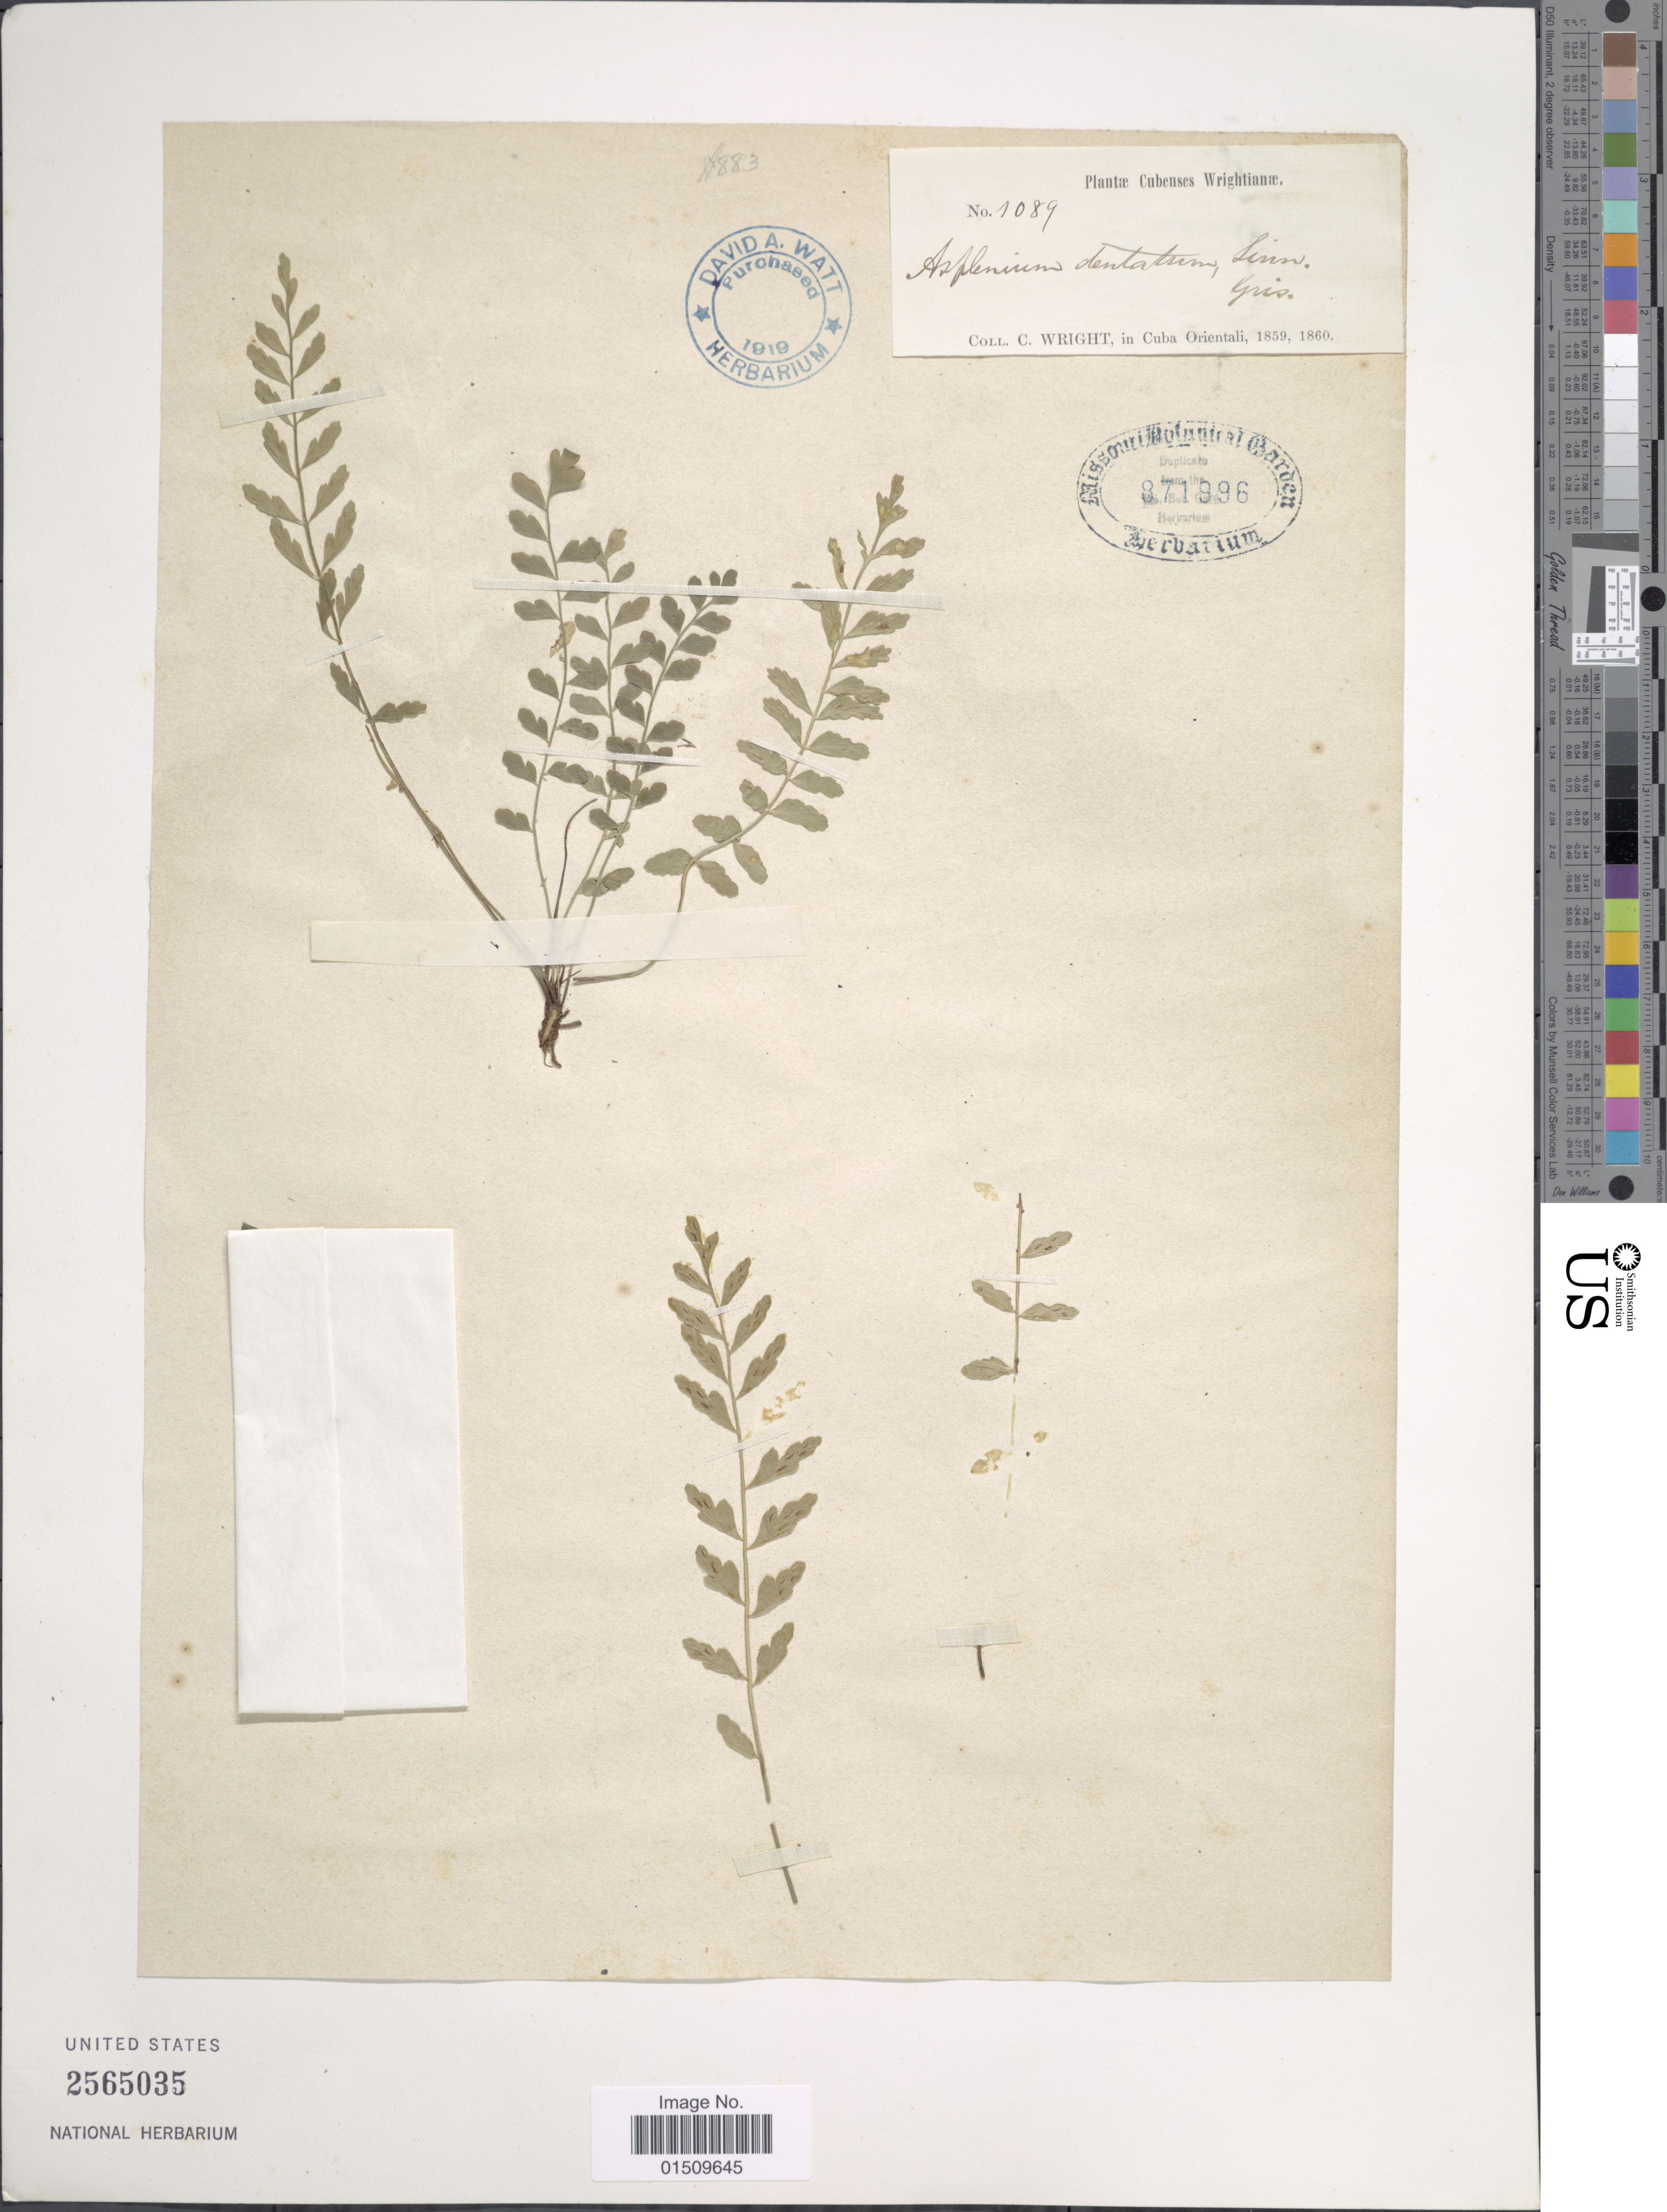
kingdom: Plantae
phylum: Tracheophyta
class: Polypodiopsida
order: Polypodiales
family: Aspleniaceae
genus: Asplenium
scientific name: Asplenium trichomanes-dentatum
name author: L.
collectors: C. Wright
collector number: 1089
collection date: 1859/1860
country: Cuba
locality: Cubenses, Cuba Orientali.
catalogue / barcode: US 2565035